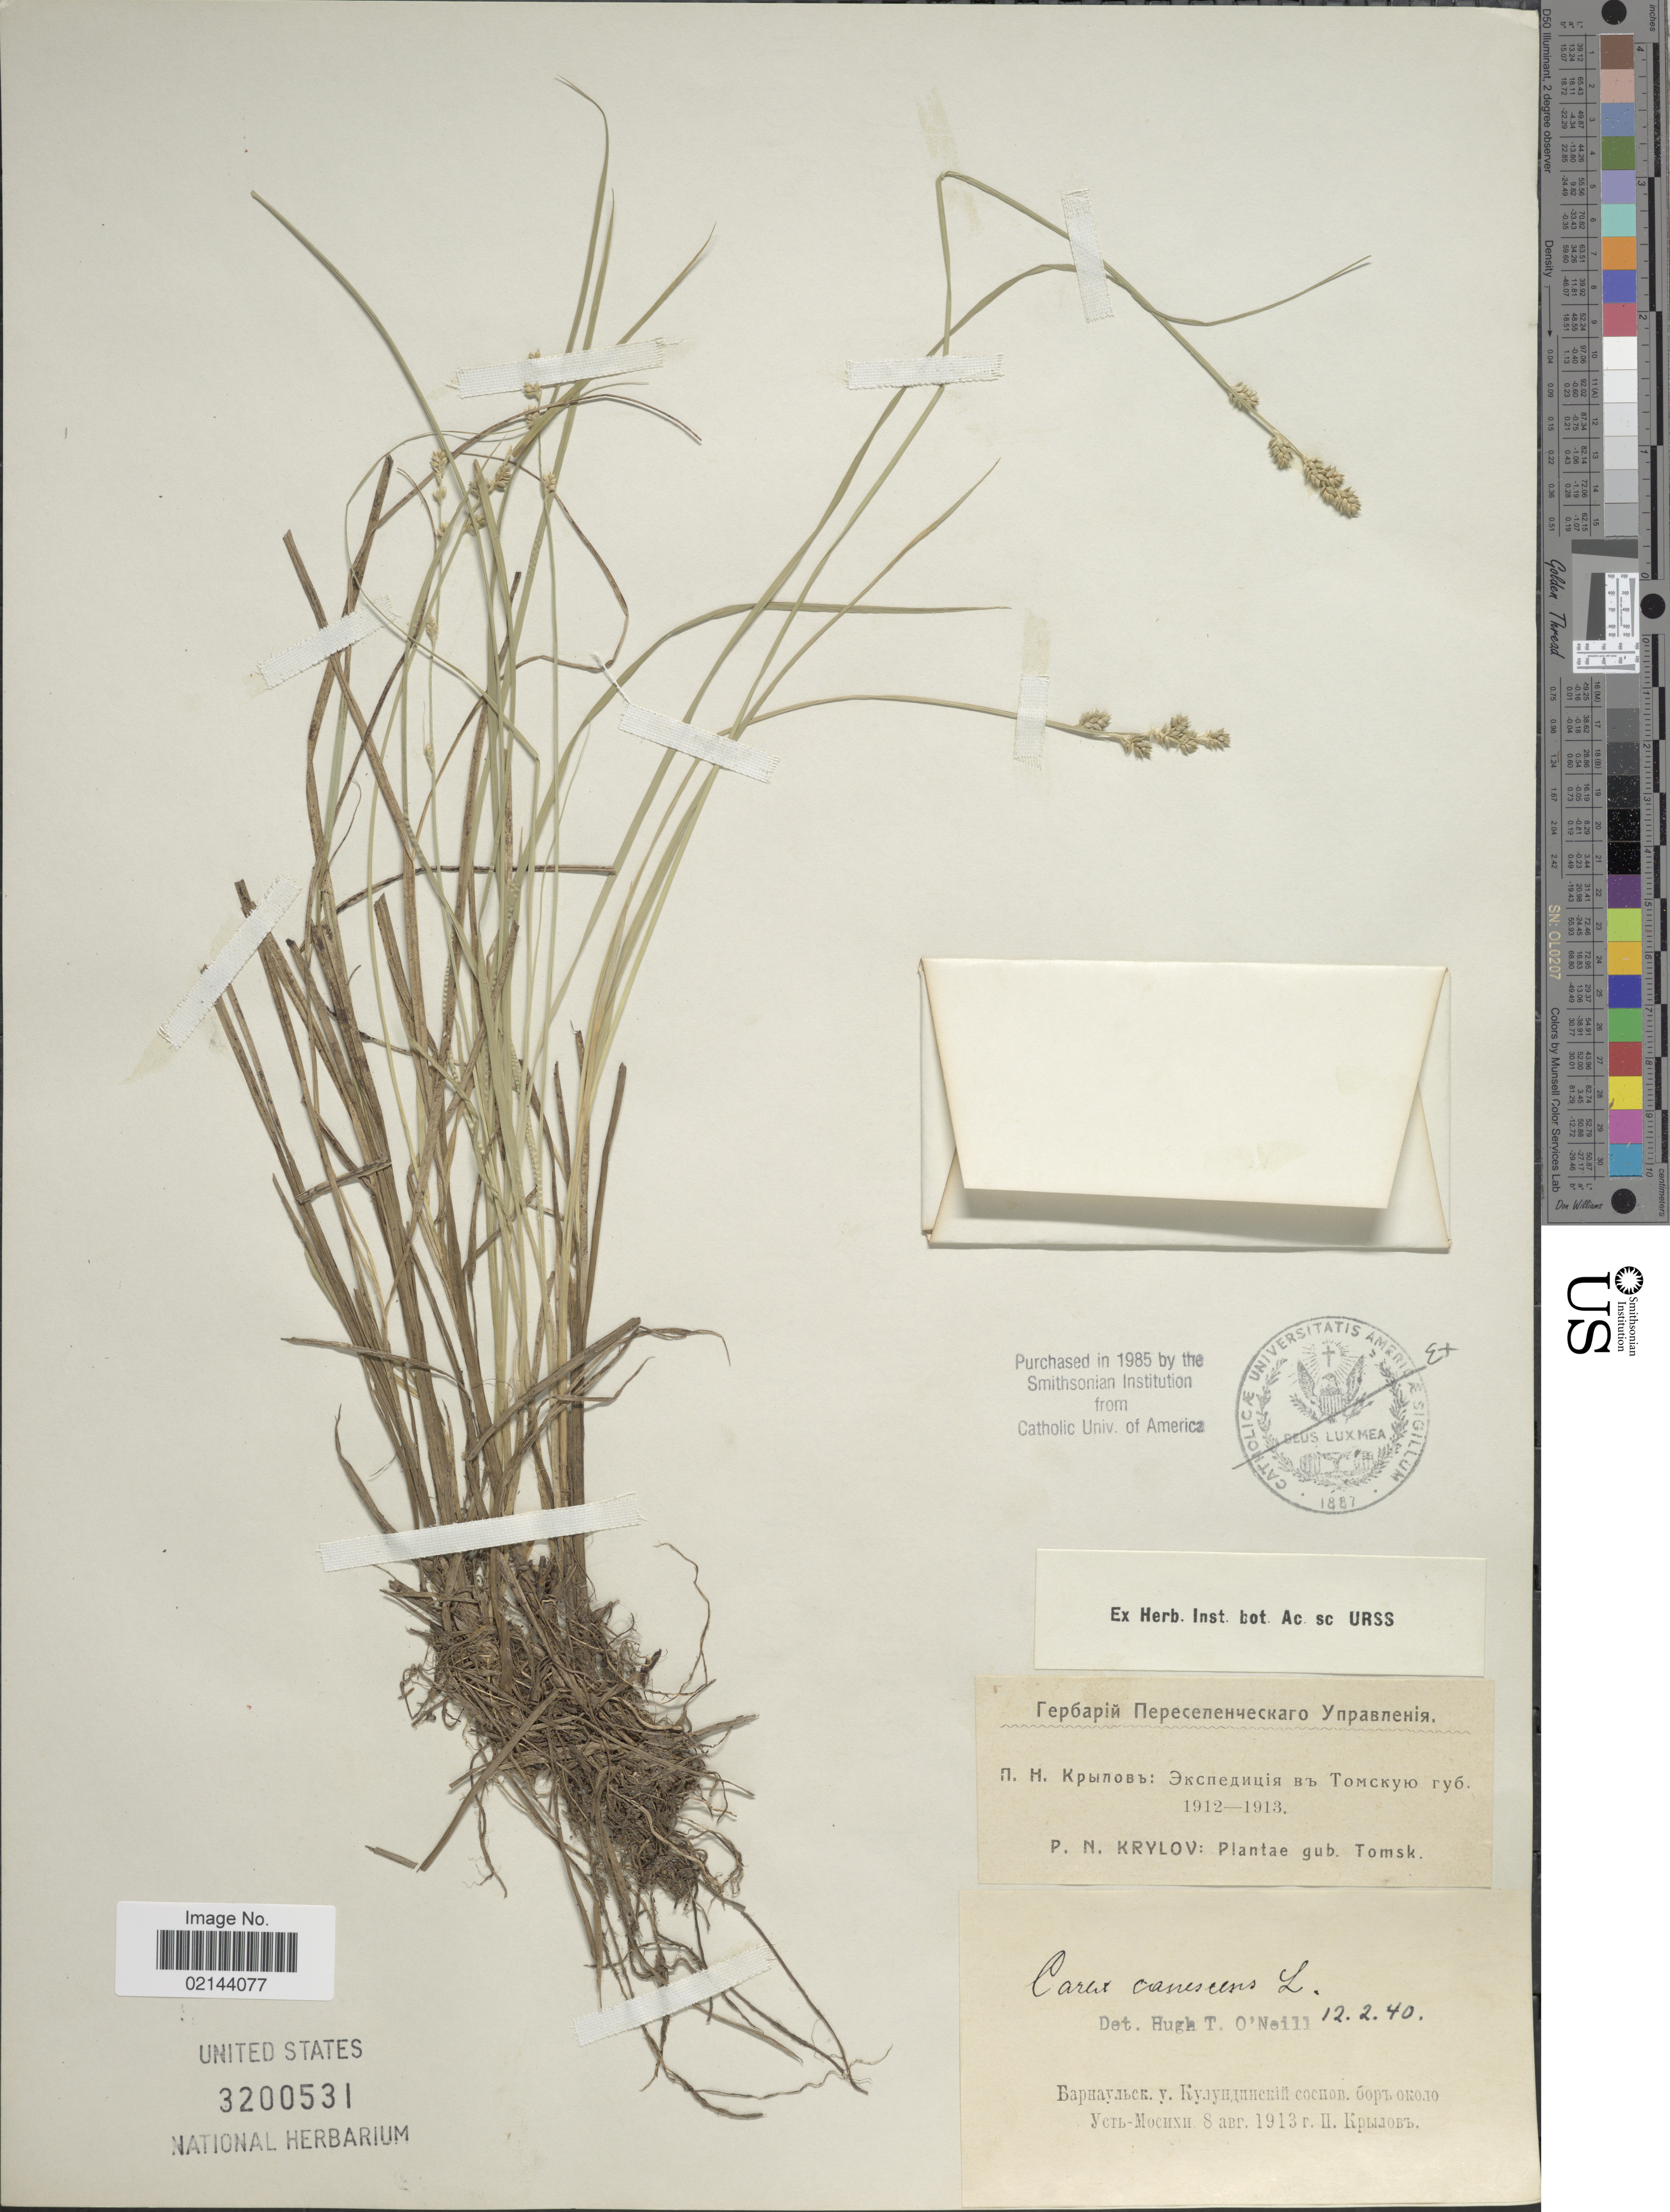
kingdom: Plantae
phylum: Tracheophyta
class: Liliopsida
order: Poales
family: Cyperaceae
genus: Carex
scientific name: Carex canescens var. canescens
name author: L.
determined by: Strong, Mark T., (BOT), Smithsonian Institution - National Museum of Natural History (UNITED STATES)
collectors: P. Krylov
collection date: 1912/1913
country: Russian Federation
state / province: Tomsk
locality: Tomsk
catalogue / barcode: US 3200531